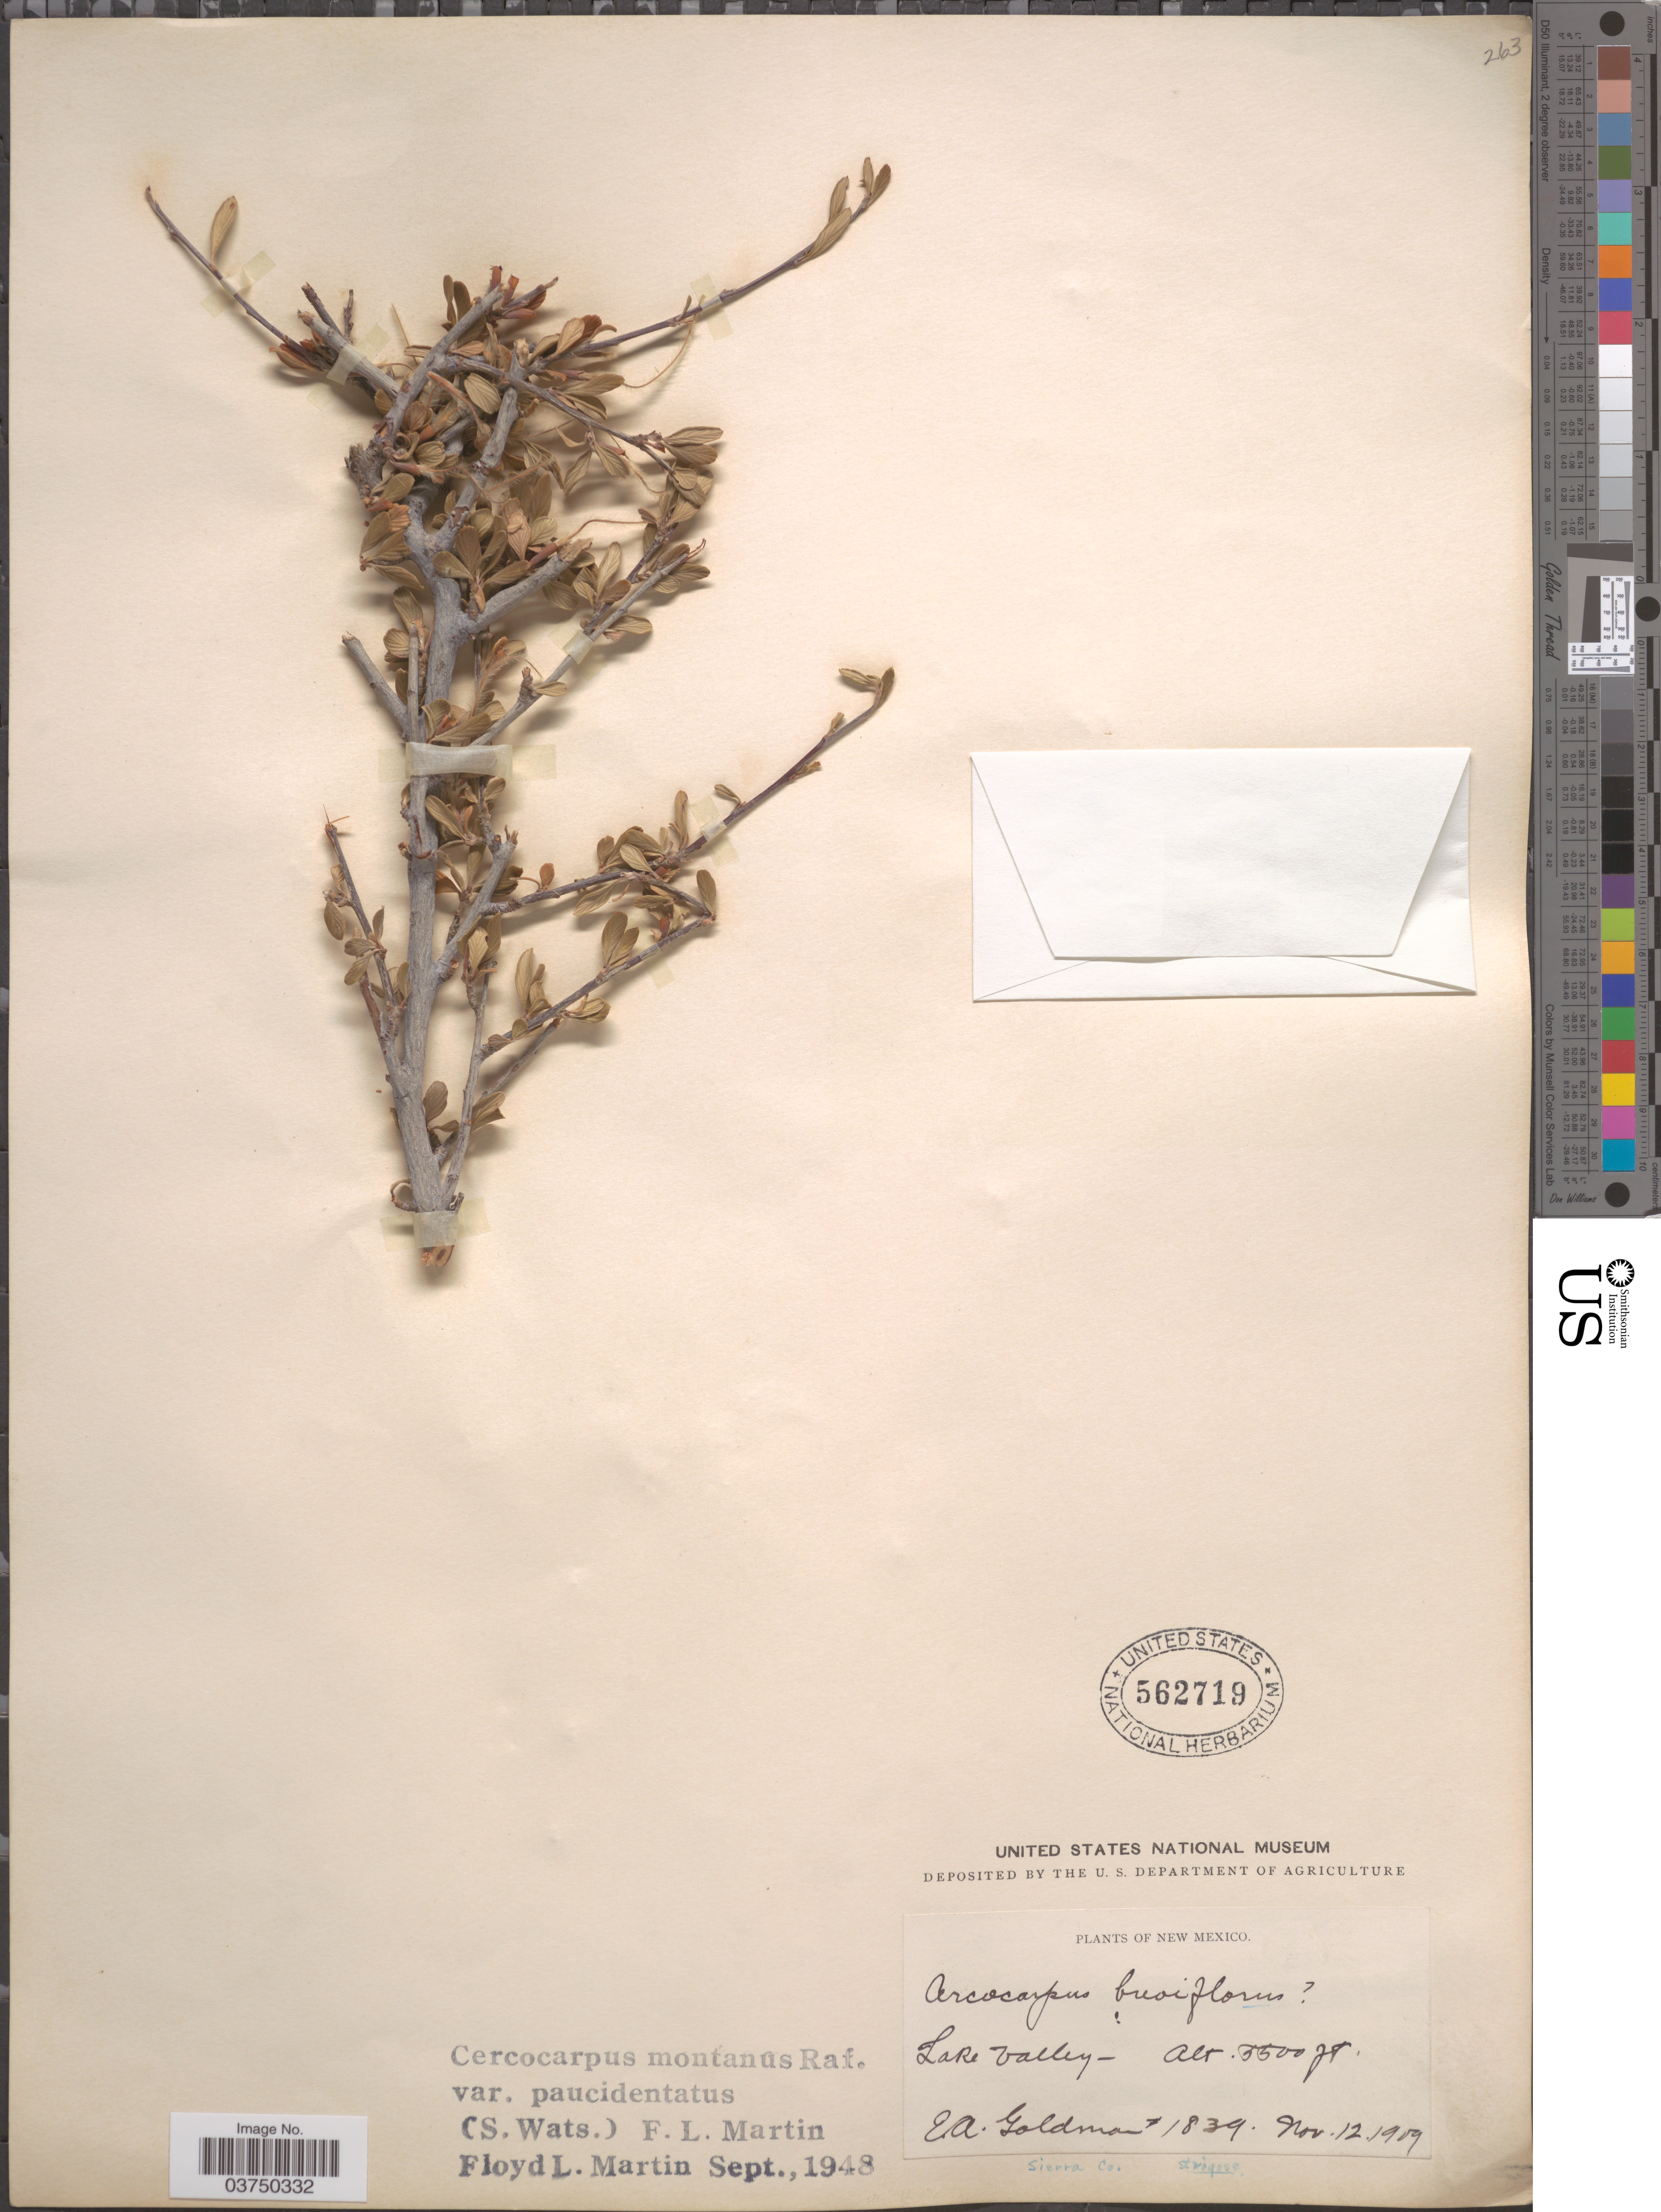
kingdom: Plantae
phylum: Tracheophyta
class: Magnoliopsida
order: Rosales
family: Rosaceae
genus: Cercocarpus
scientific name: Cercocarpus montanus var. paucidentatus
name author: (S. Watson) F.L. Martin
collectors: E. A. Goldman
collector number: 1839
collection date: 1909-11-12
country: United States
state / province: New Mexico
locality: Lake Valley. Sierra Co.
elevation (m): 1676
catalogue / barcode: US 562719